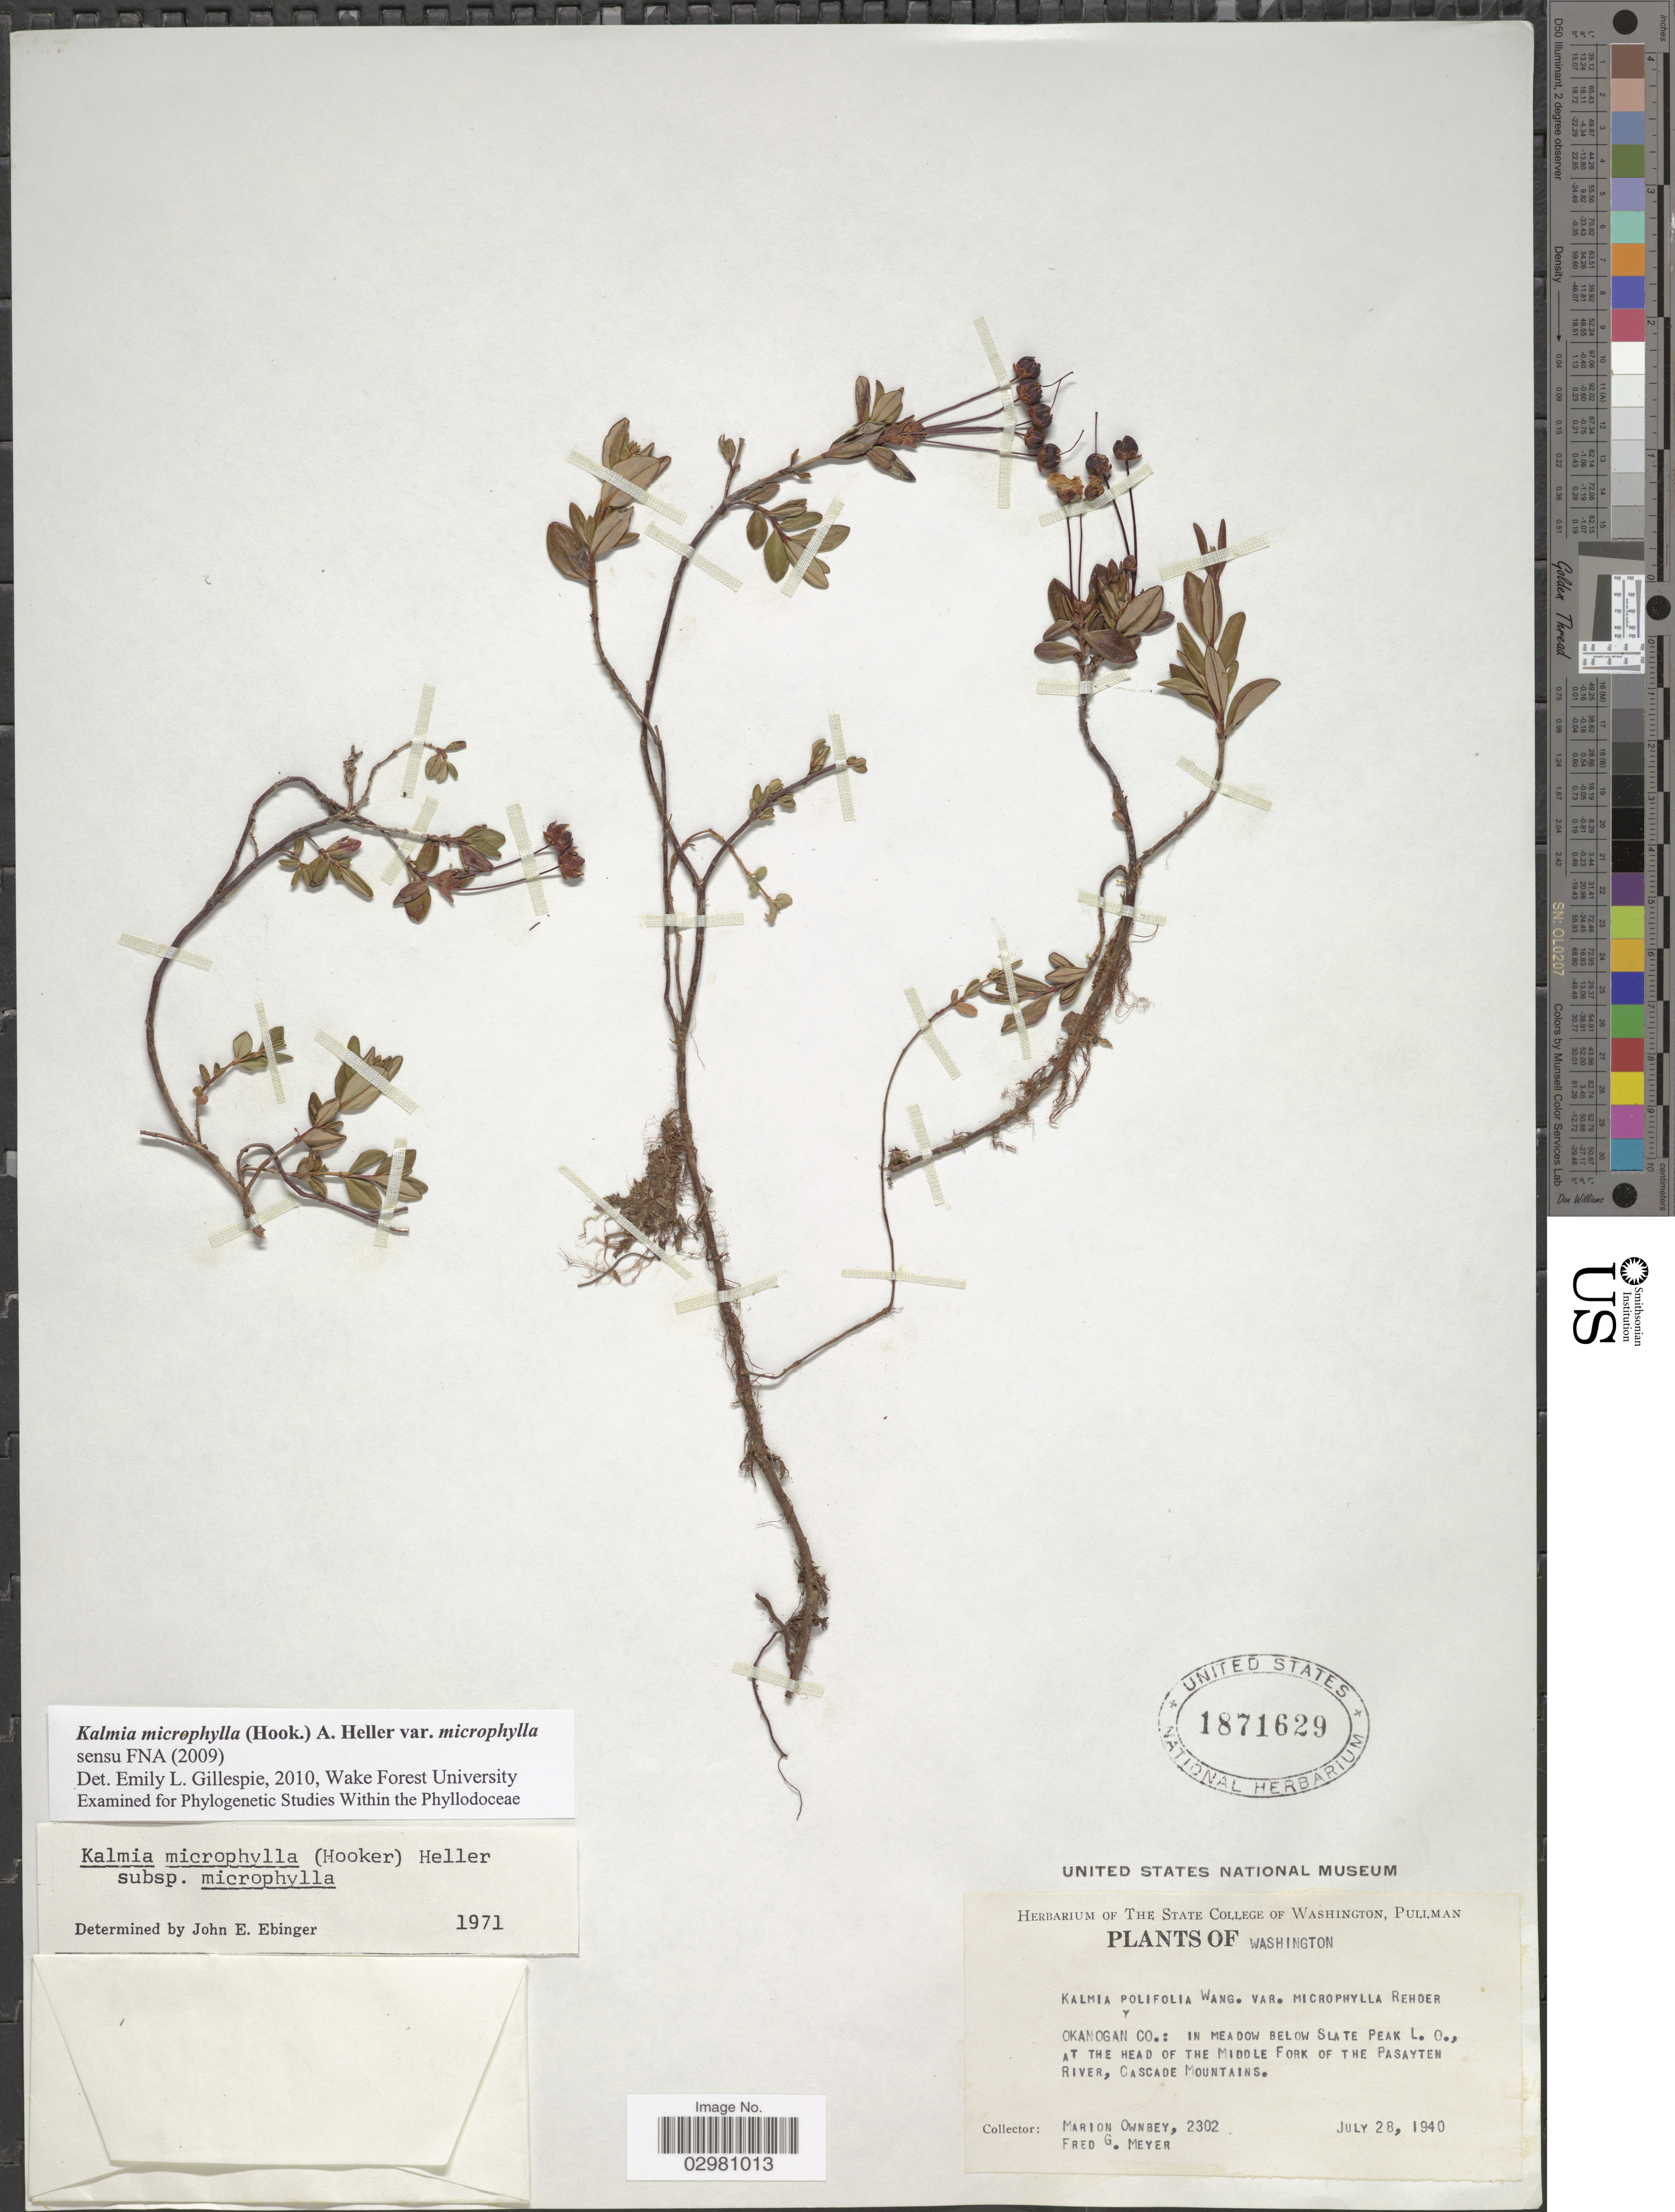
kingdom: Plantae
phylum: Tracheophyta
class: Magnoliopsida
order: Ericales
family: Ericaceae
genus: Kalmia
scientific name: Kalmia microphylla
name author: (Hook.) A. Heller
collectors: M. Ownbey & F. G. Meyer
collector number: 2302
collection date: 1940-07-28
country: United States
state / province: Washington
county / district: Okanogan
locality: Okanogan Co.: in meadow below Slate Peak L. O., at the head of the middle Fork of the Pasayten River, Cascade Mountains.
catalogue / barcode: US 1871629